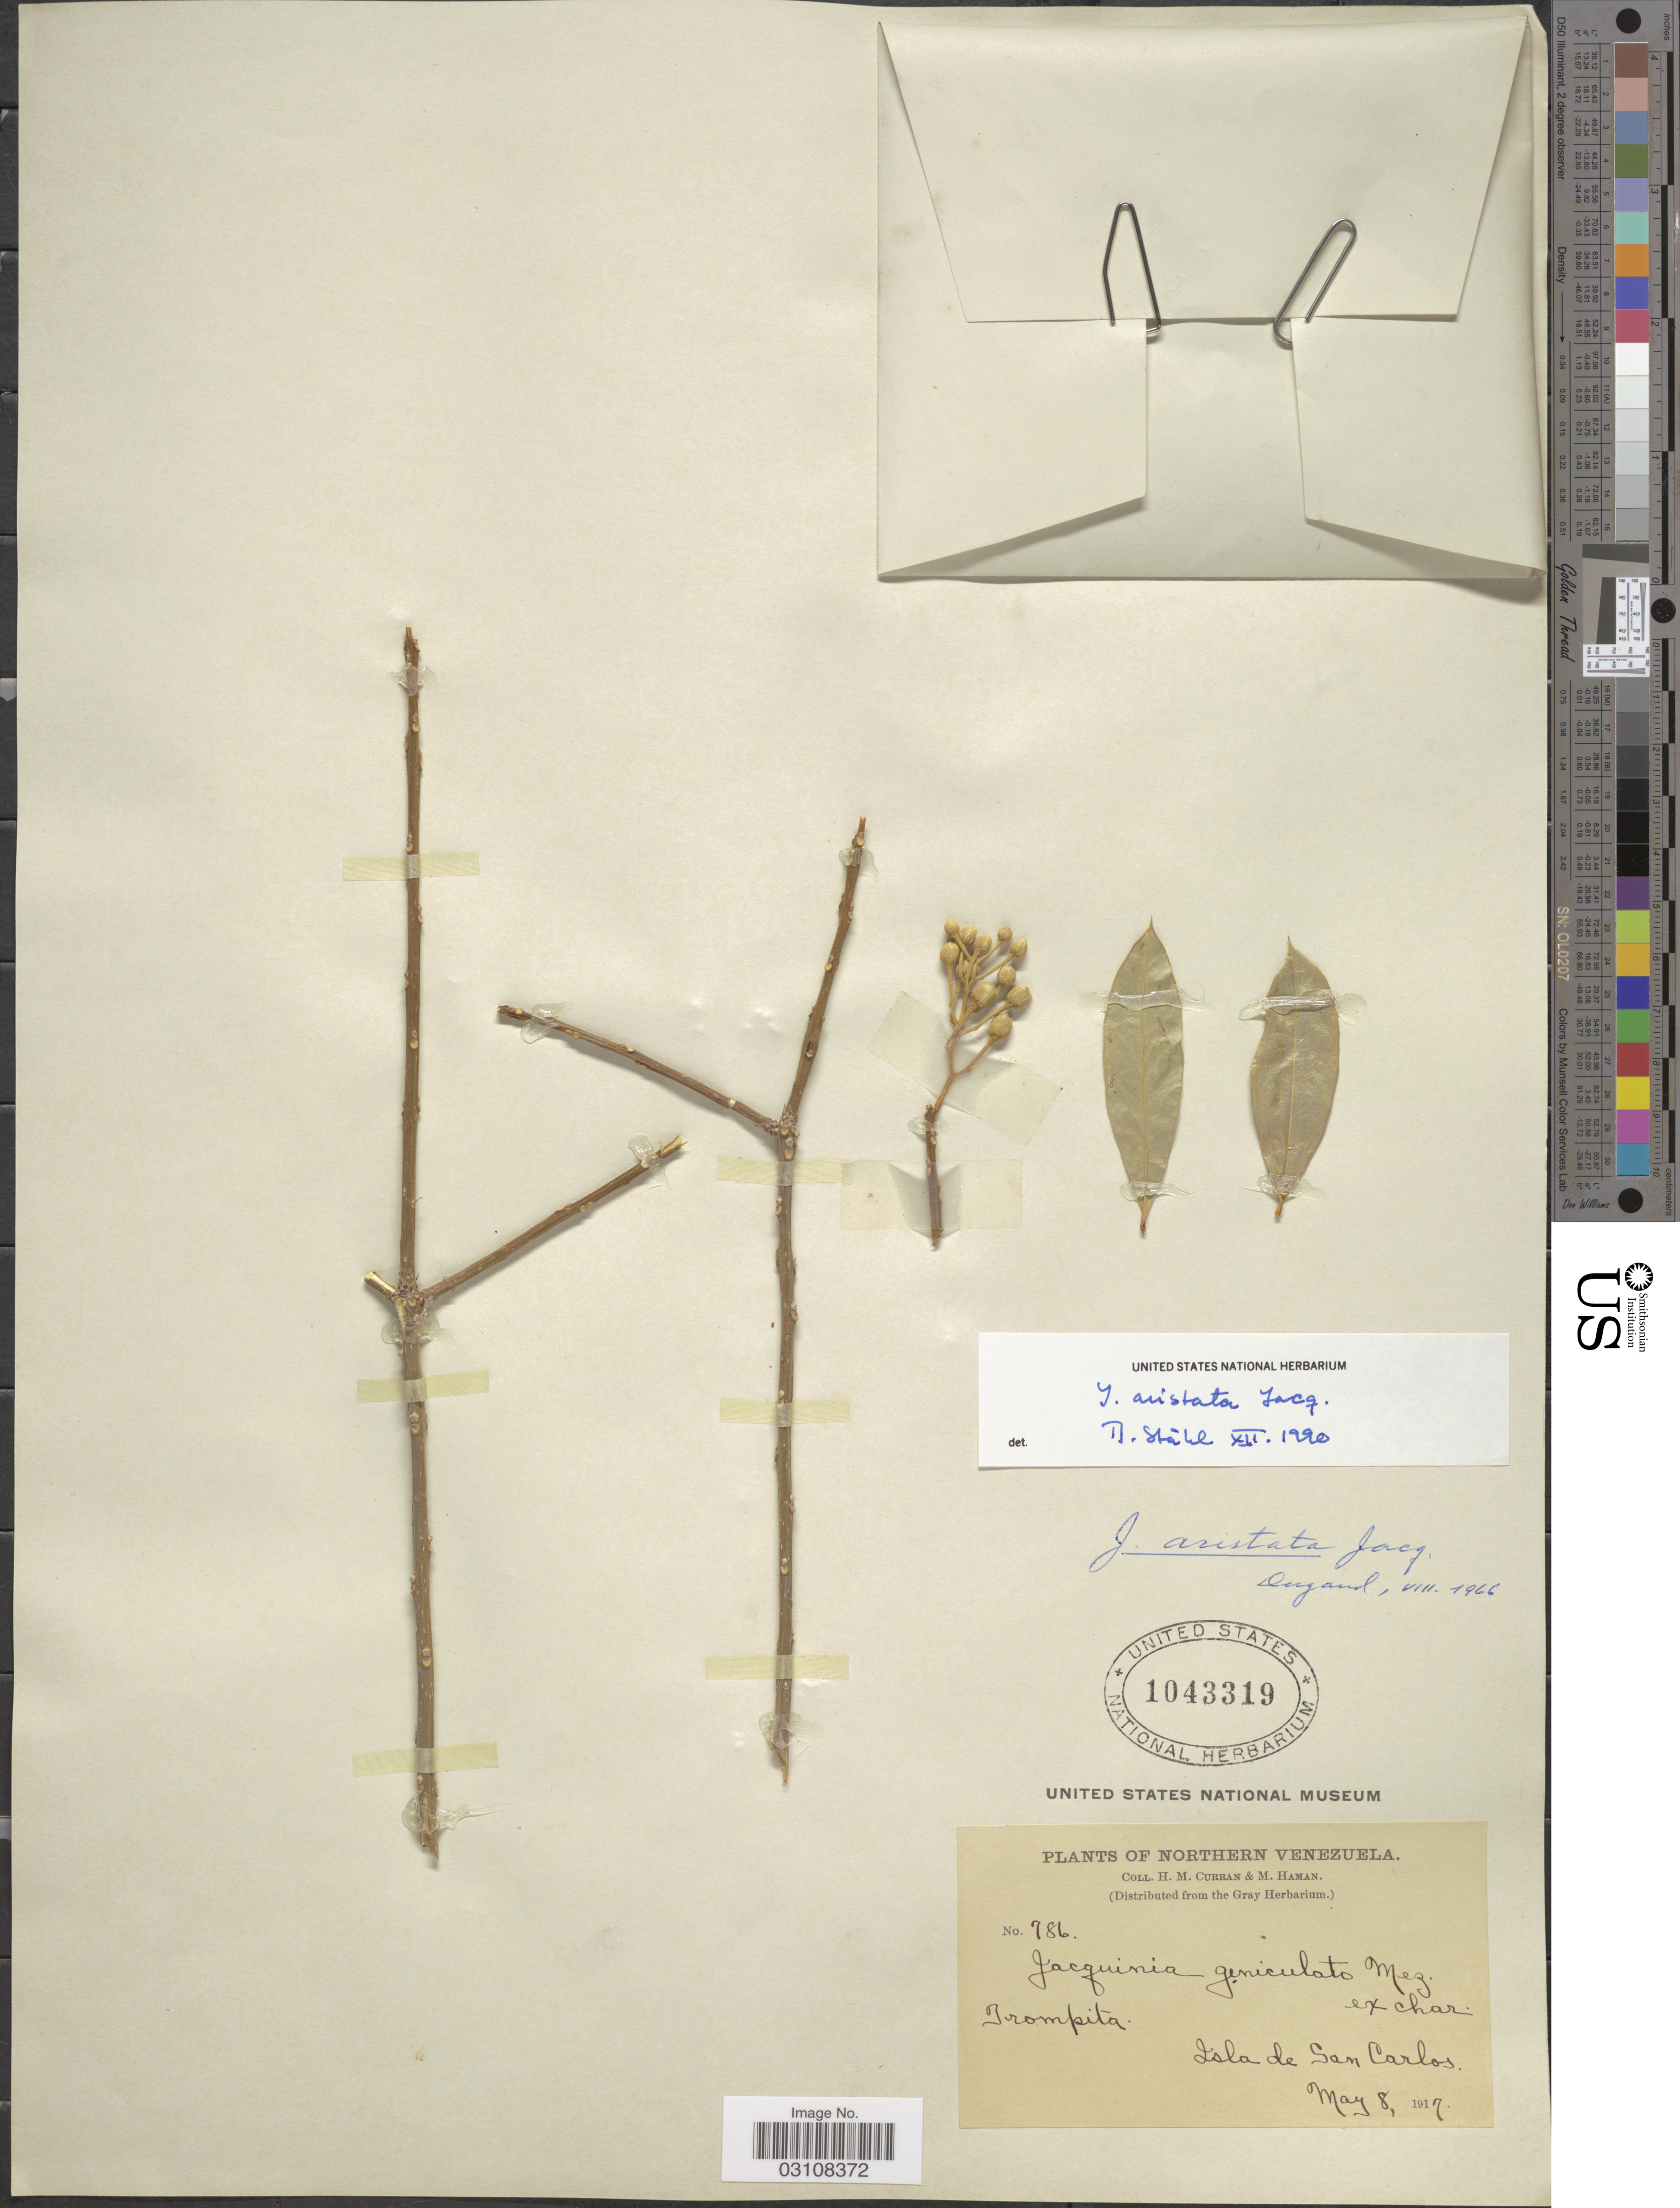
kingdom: Plantae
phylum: Tracheophyta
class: Magnoliopsida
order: Ericales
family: Primulaceae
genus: Bonellia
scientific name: Bonellia frutescens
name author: (Mill.) B. Ståhl & Källersjö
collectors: H. M. Curran & M. Haman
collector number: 786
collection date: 1917-05-08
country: Venezuela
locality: Northern Venezuela. Isla de San Carlos.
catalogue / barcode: US 1043319